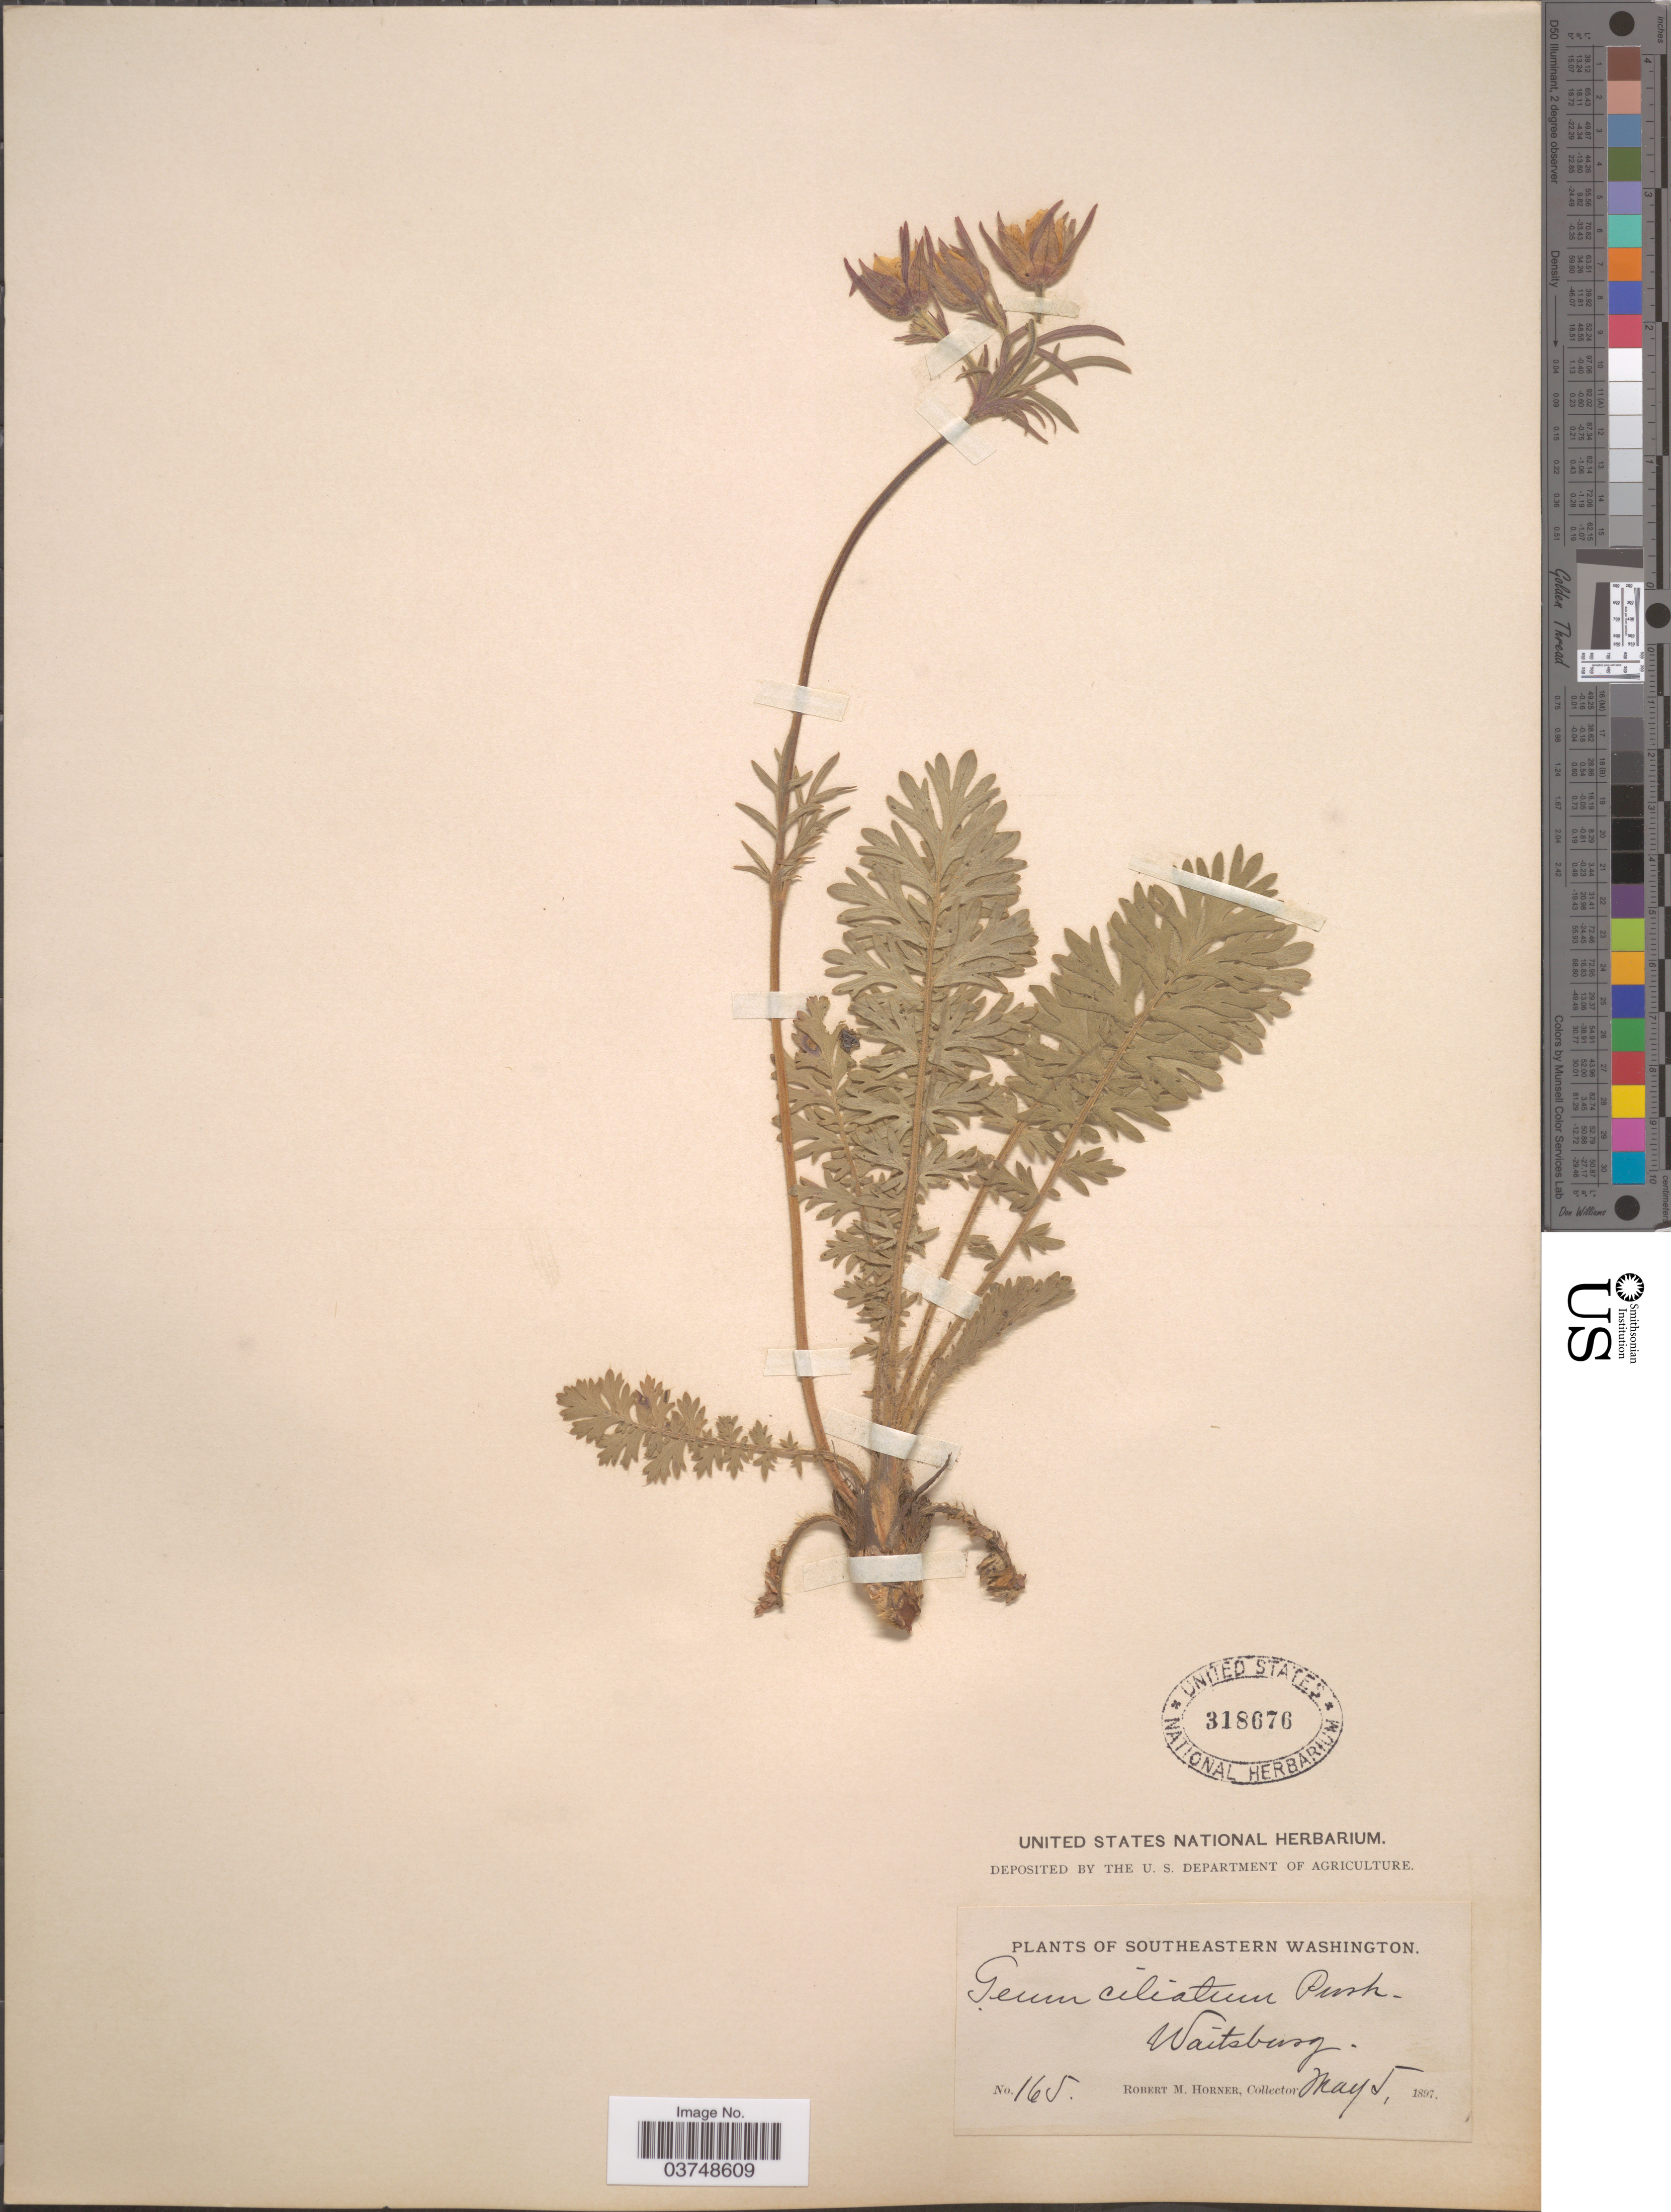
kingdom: Plantae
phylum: Tracheophyta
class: Magnoliopsida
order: Rosales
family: Rosaceae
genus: Geum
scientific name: Geum triflorum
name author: Pursh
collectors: R. Horner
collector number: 165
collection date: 1897-05-05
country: United States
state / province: Washington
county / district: Walla Walla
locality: Southeastern Washington. Waitsburg.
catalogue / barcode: US 318676